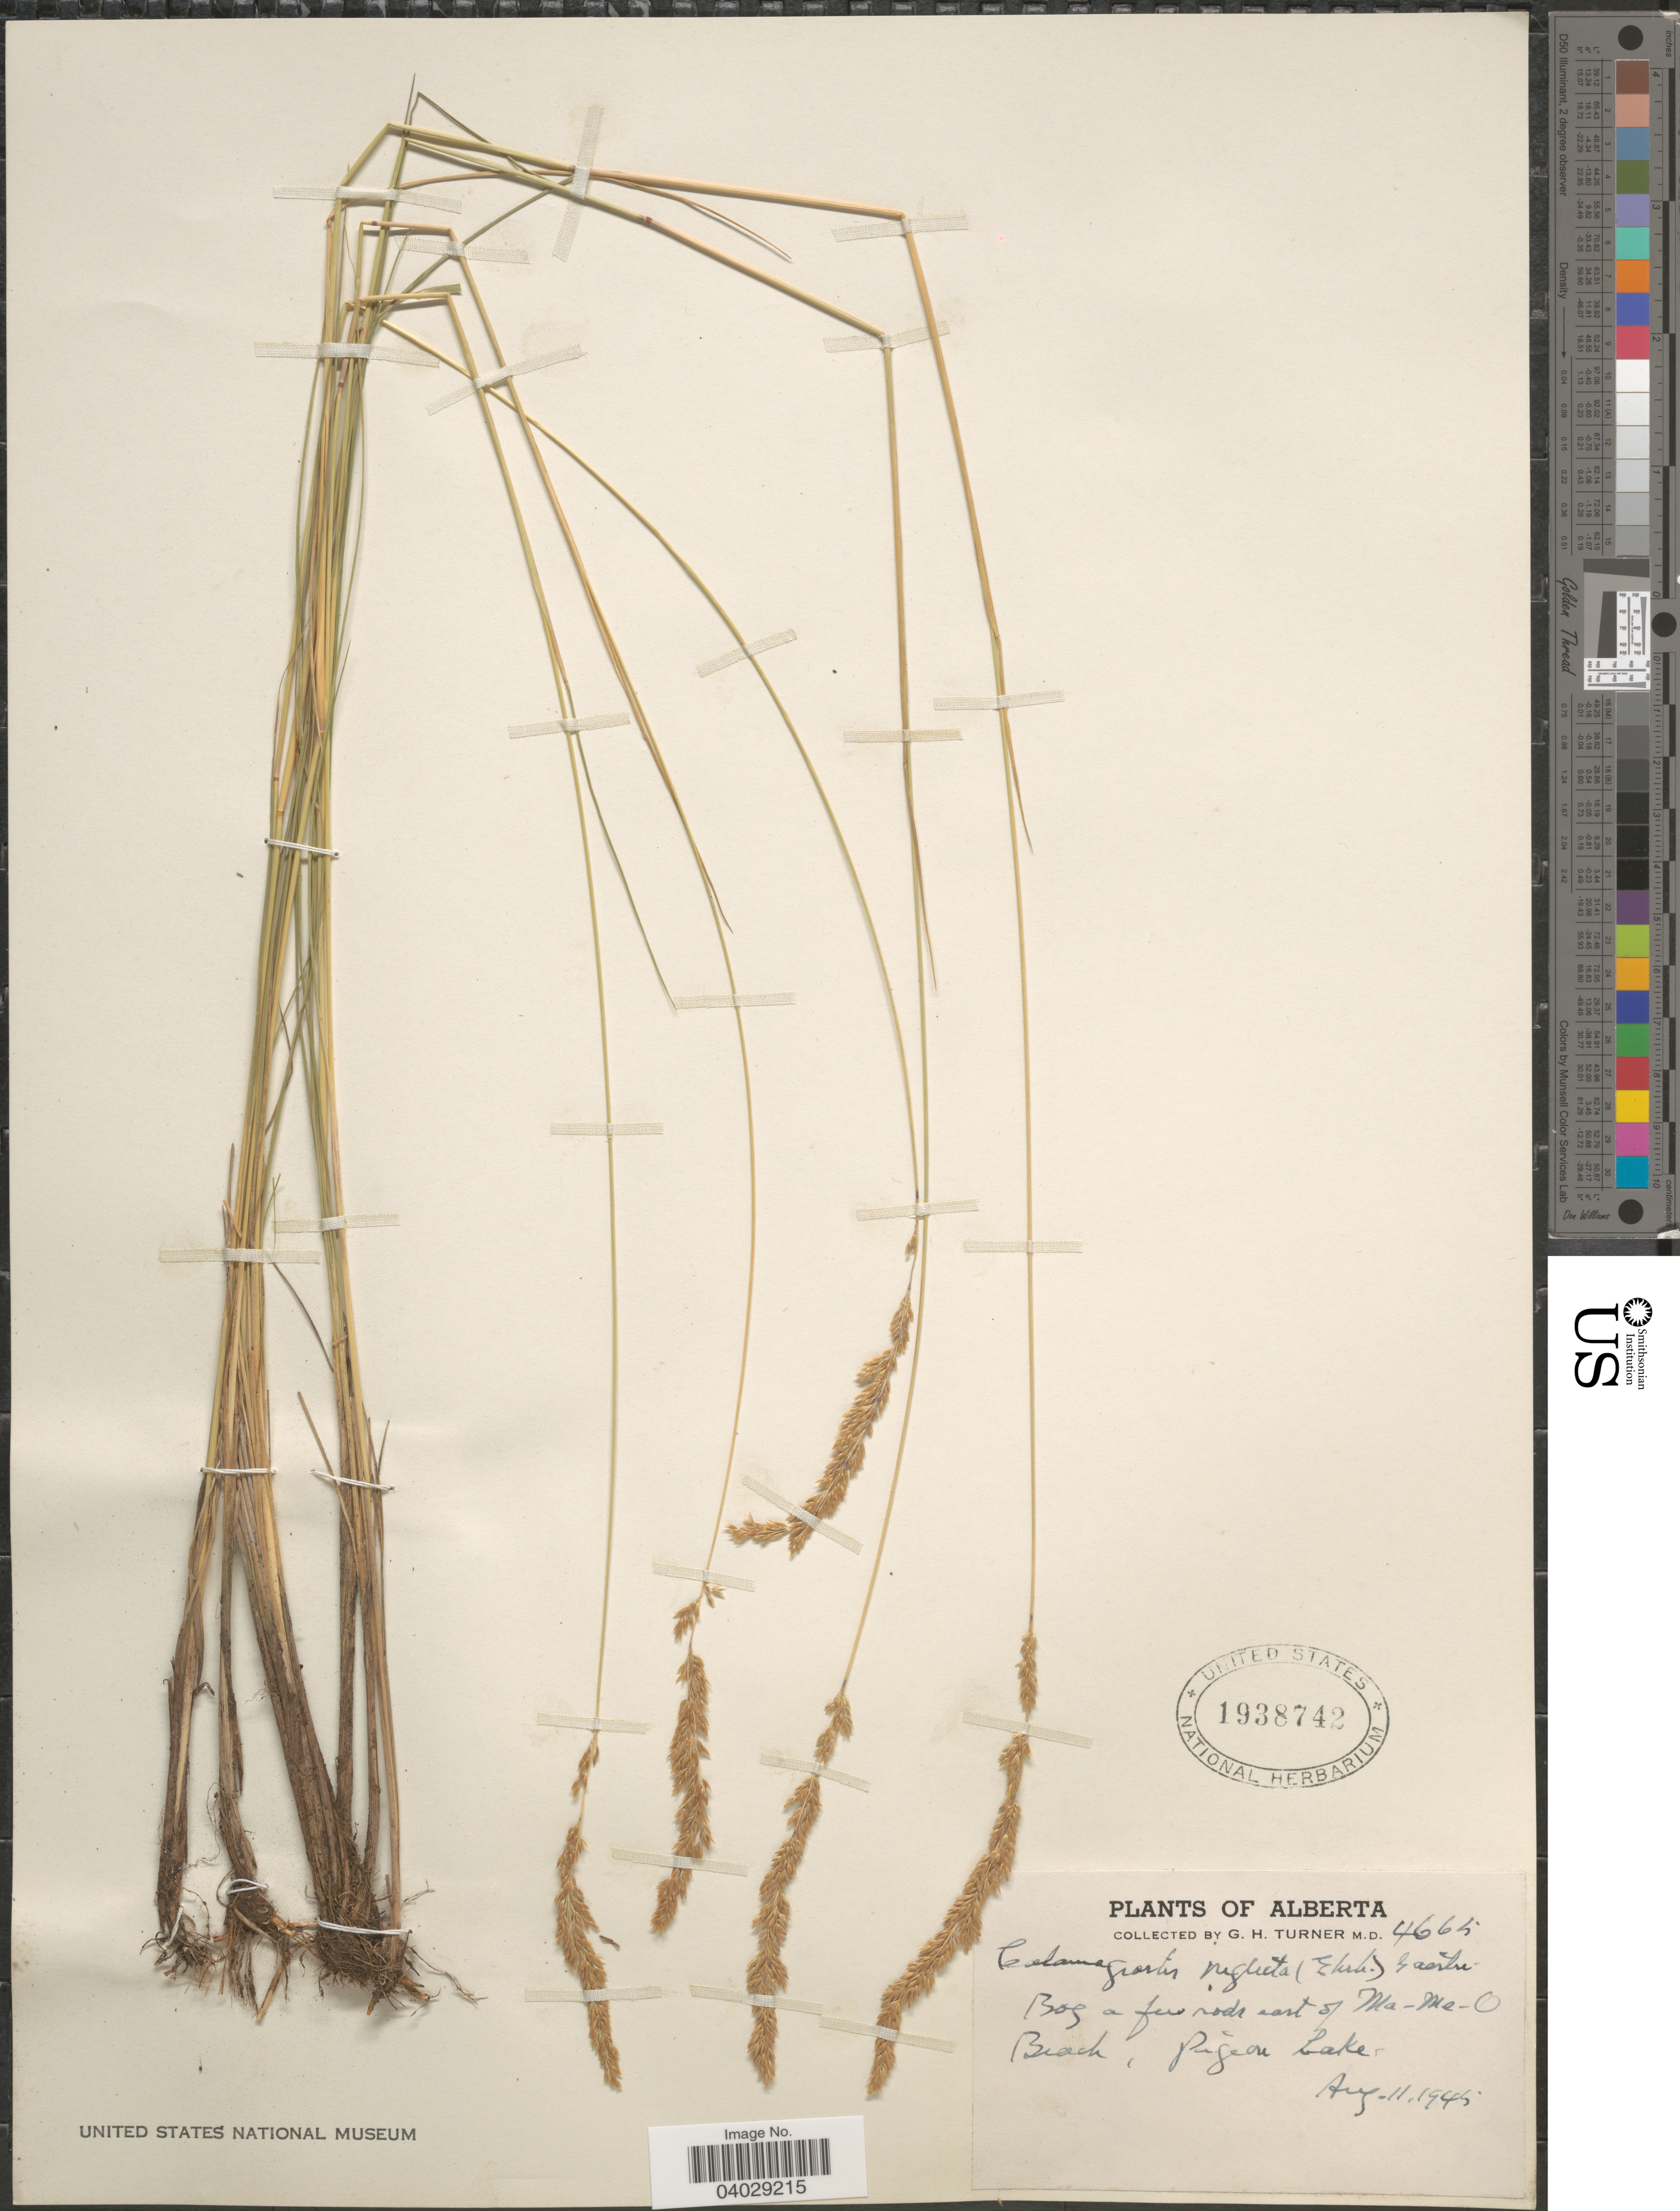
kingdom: Plantae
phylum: Tracheophyta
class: Liliopsida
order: Poales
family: Poaceae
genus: Calamagrostis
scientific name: Calamagrostis neglecta (Ehrh.) Gaertner et al.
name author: (Ehrhart) G. Gaertn. et al.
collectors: G. H. Turner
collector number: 4665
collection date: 1945-08-11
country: Canada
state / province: Alberta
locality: Bog a few rods east of Ma-Me-O Beach, Pigeon Lake.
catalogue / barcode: US 1938742